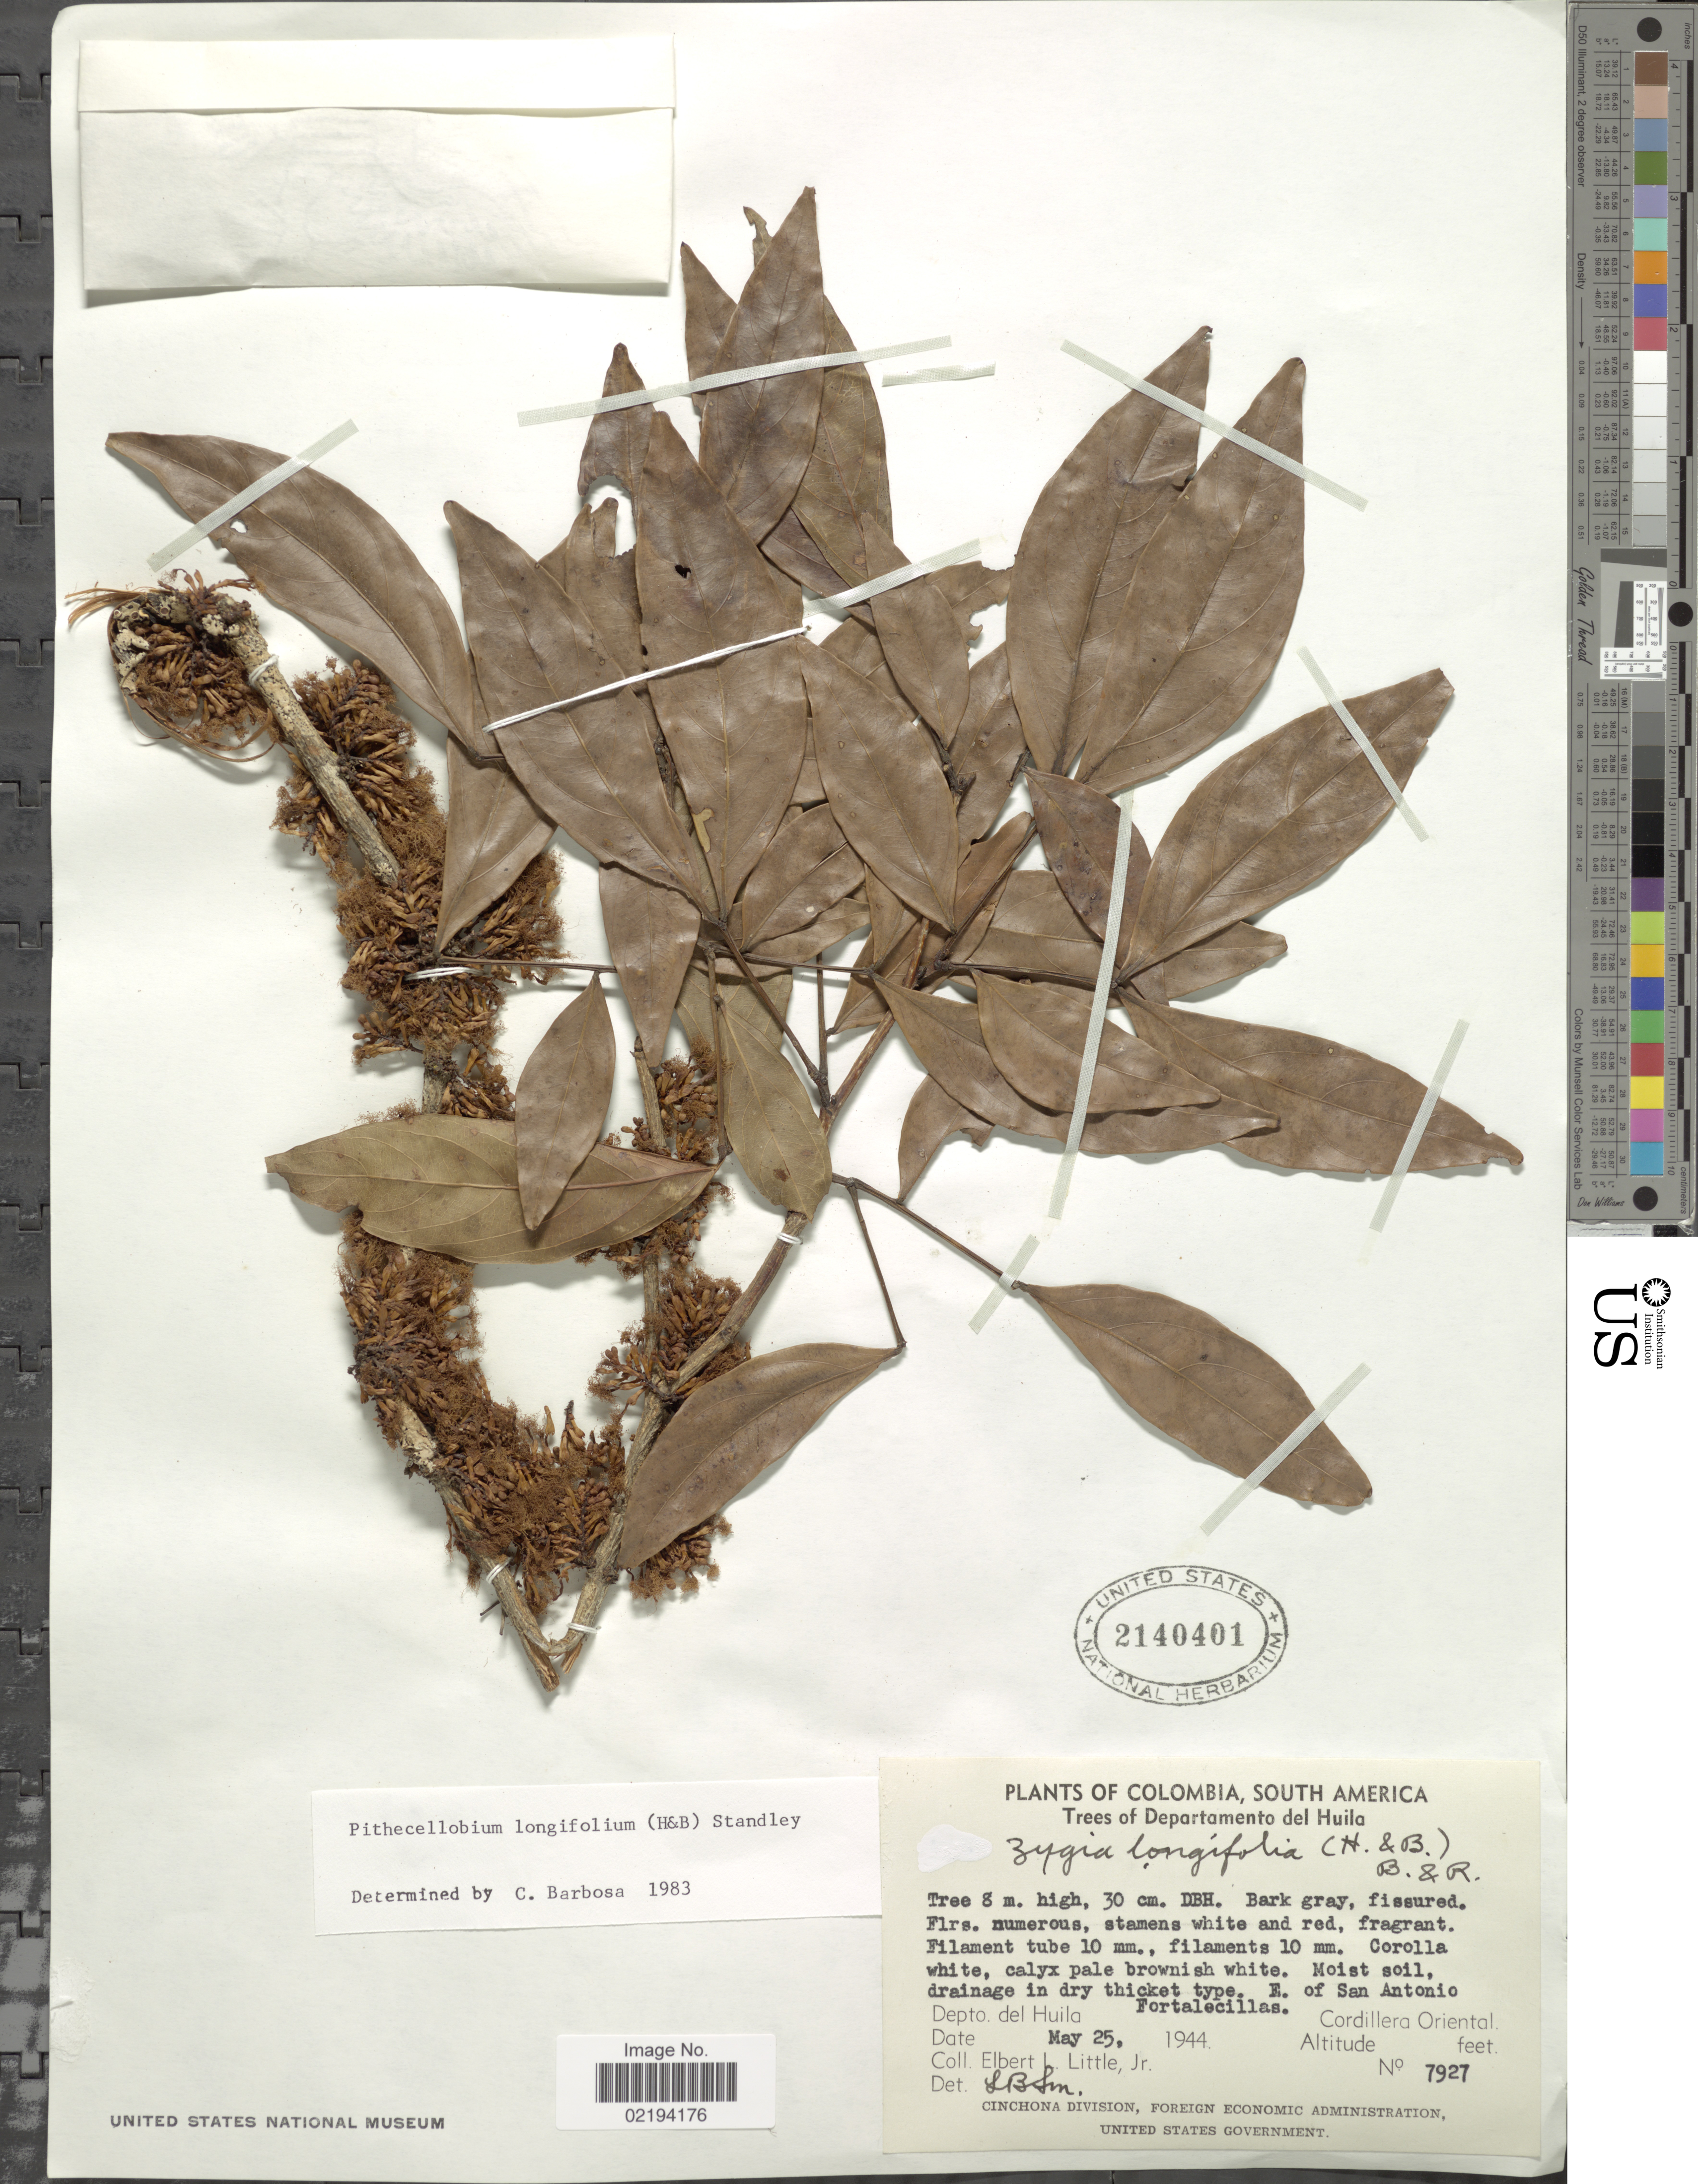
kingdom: Plantae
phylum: Tracheophyta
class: Magnoliopsida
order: Fabales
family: Fabaceae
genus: Zygia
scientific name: Zygia longifolia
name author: (Willd.) Britton & Rose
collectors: E. L. Little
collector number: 7927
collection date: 1944-05-25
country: Colombia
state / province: Huila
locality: Trees of Departamento del Huila, E. of San Antonio Fortalecillas, Depto del Huila, Cordillera Oriental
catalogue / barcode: US 2140401